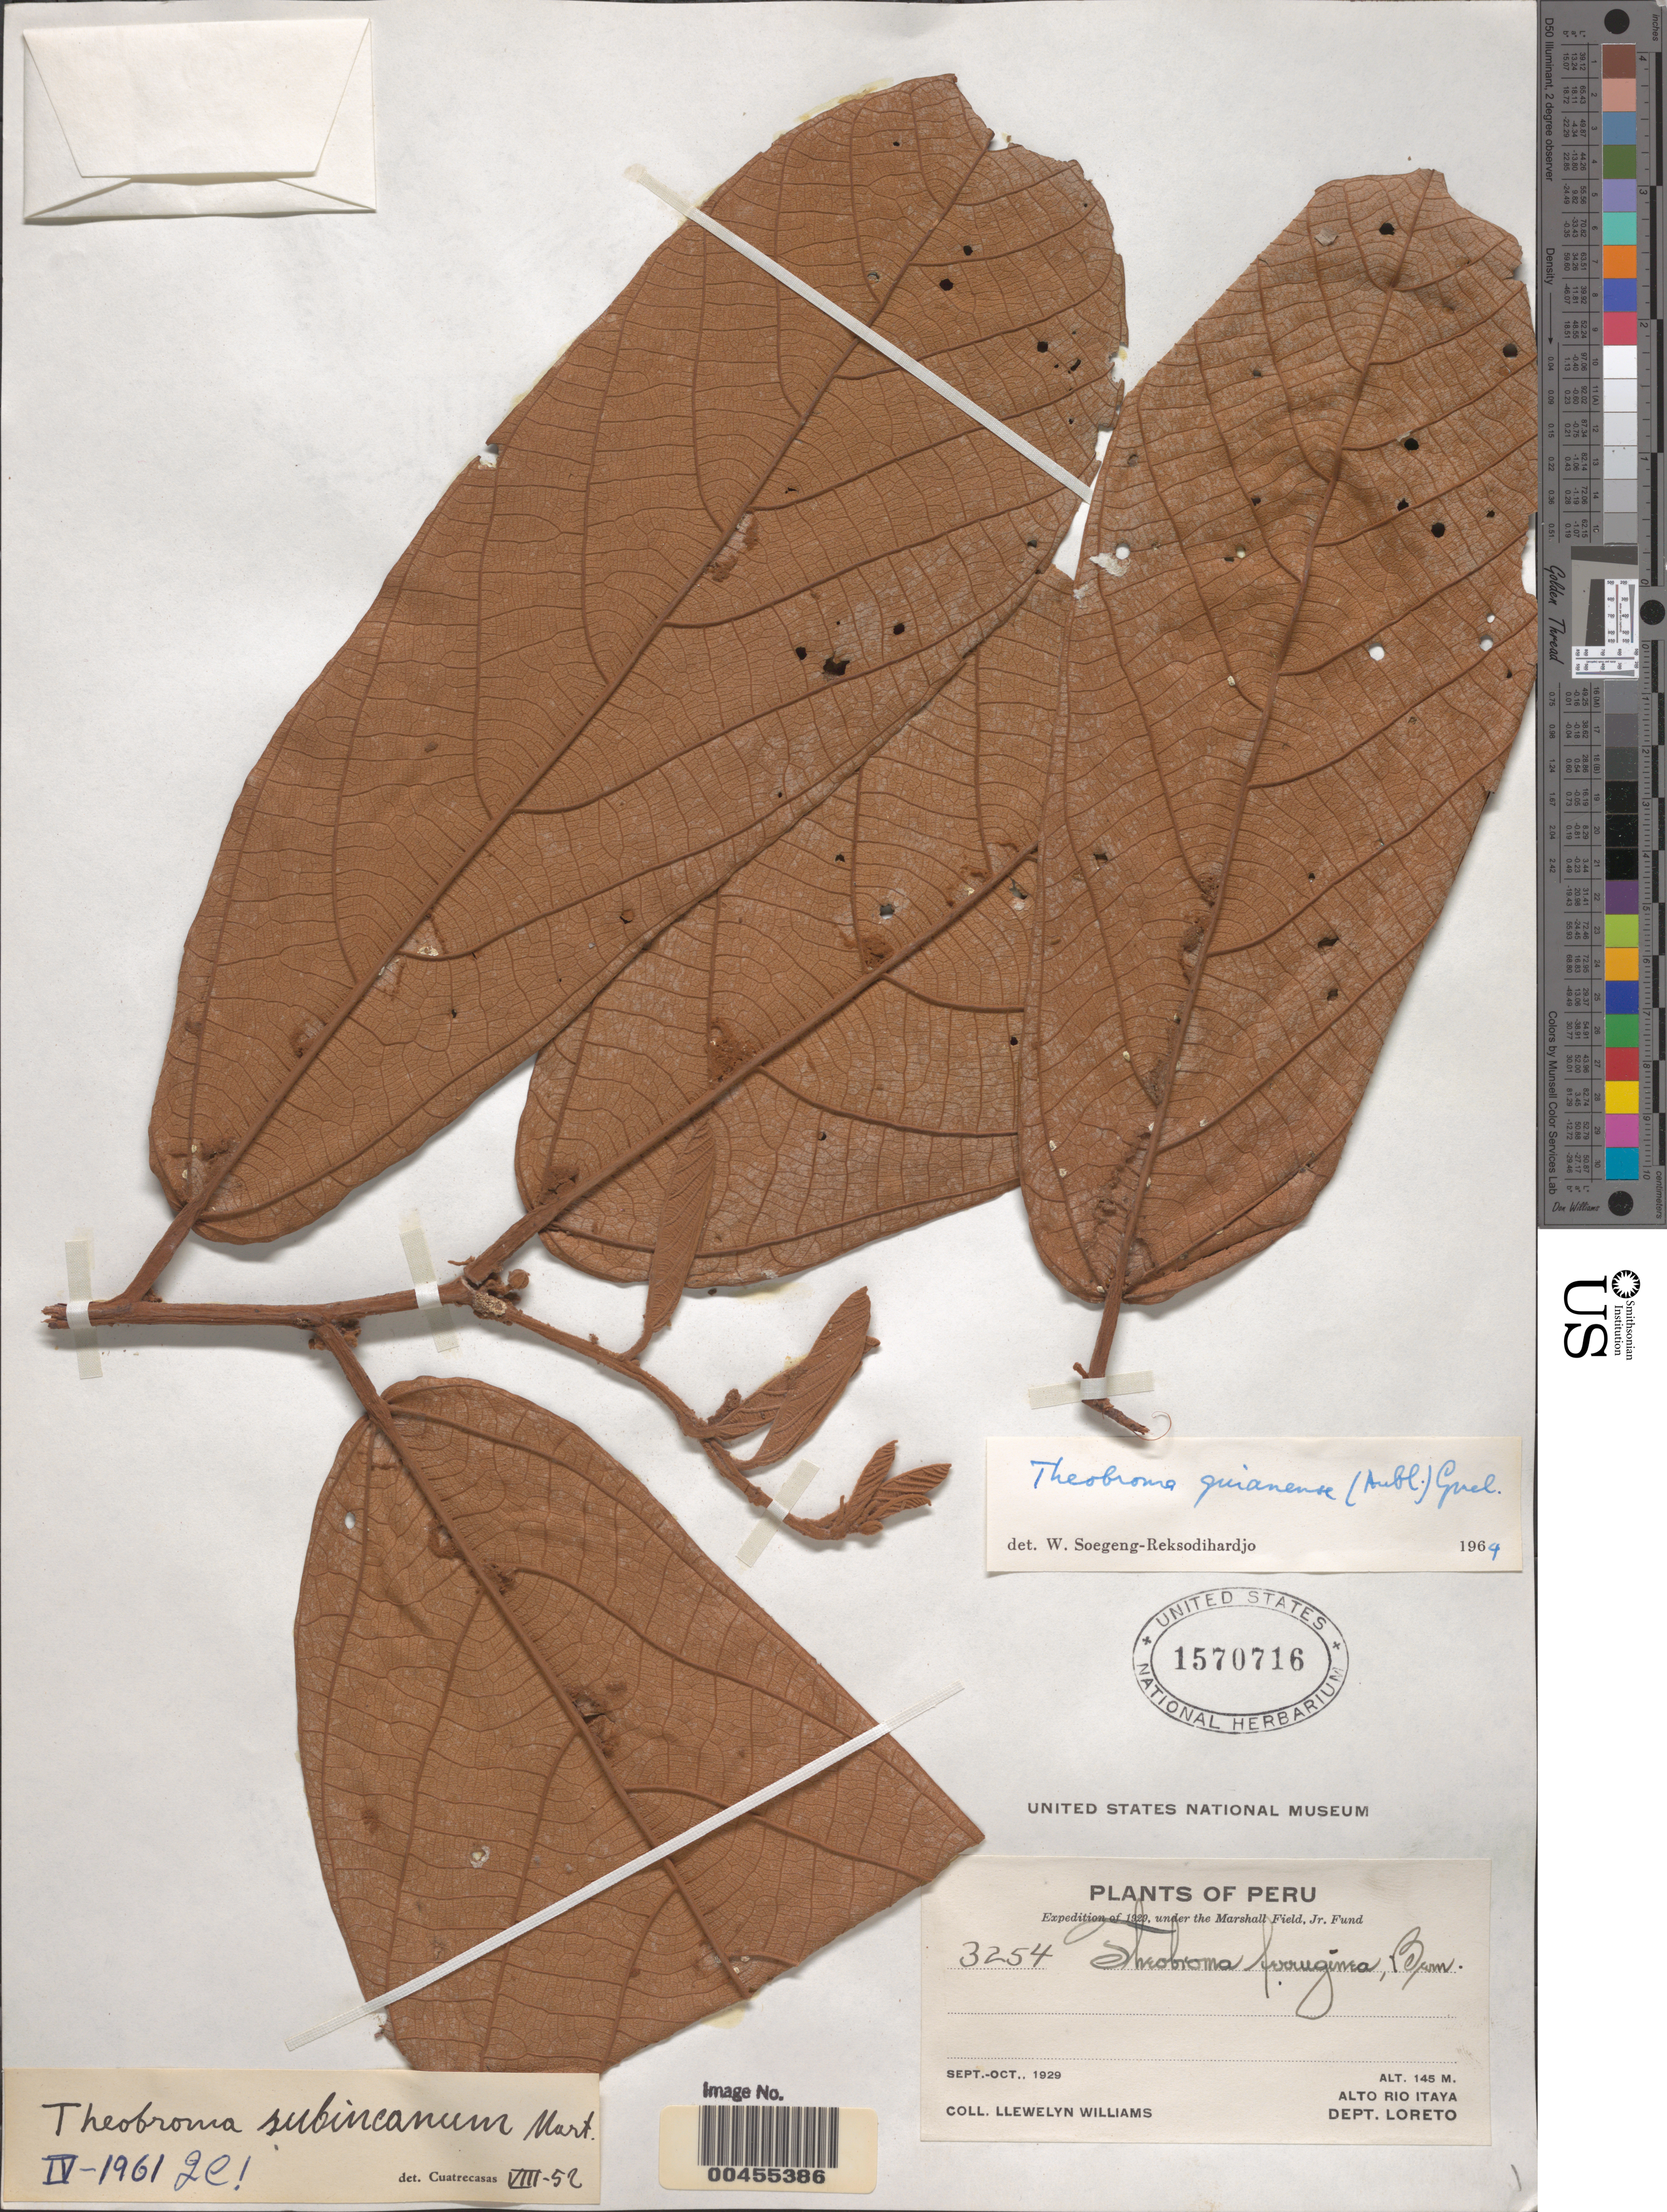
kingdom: Plantae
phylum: Tracheophyta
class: Magnoliopsida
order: Malvales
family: Malvaceae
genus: Theobroma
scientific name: Theobroma subincanum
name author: Mart.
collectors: Ll. Williams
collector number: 3254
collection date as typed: Sep 1929 to -- Oct 1929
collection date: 1929-09/1929-10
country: Peru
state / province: Loreto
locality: Alto Río Itaya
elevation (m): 145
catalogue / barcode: US 1570716